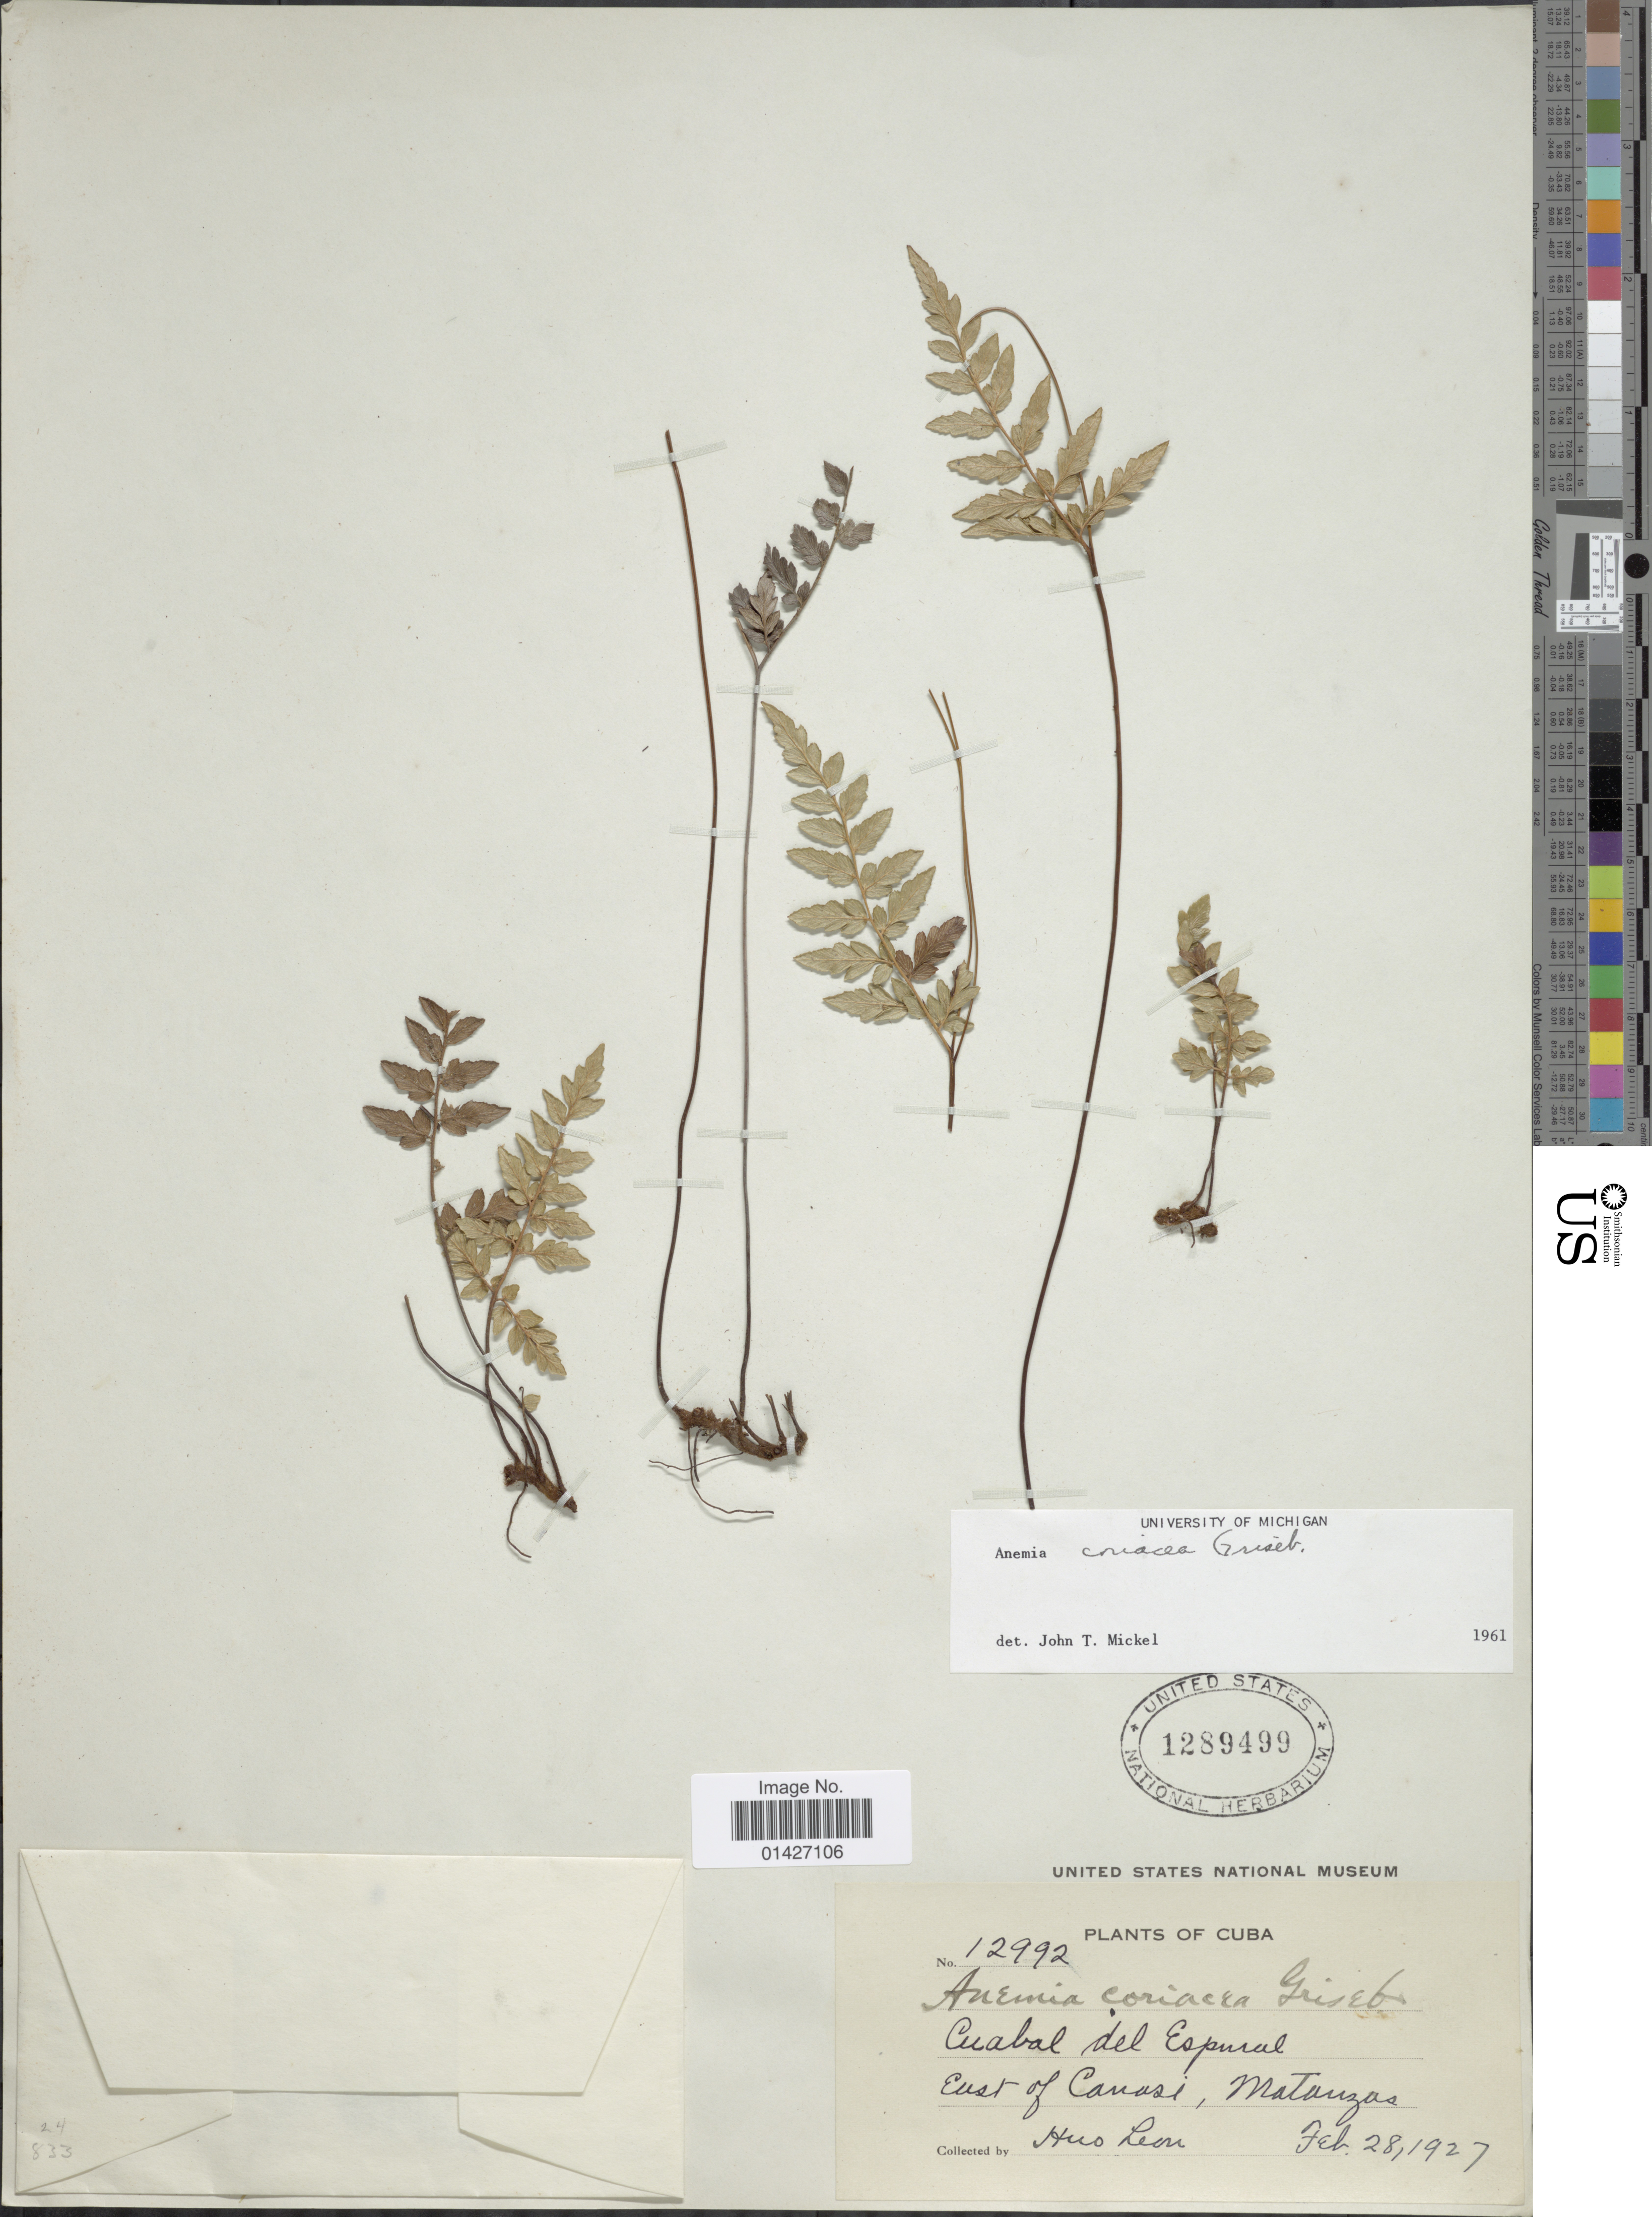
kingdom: Plantae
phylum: Tracheophyta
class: Polypodiopsida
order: Schizaeales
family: Anemiaceae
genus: Anemia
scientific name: Anemia coriacea f. coriacea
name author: Griseb.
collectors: Bro. León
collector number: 12992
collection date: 1927-02-28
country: Cuba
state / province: Matanzas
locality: Cuabal del Espural. East of Canasi, Matanzas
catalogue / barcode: US 1289499